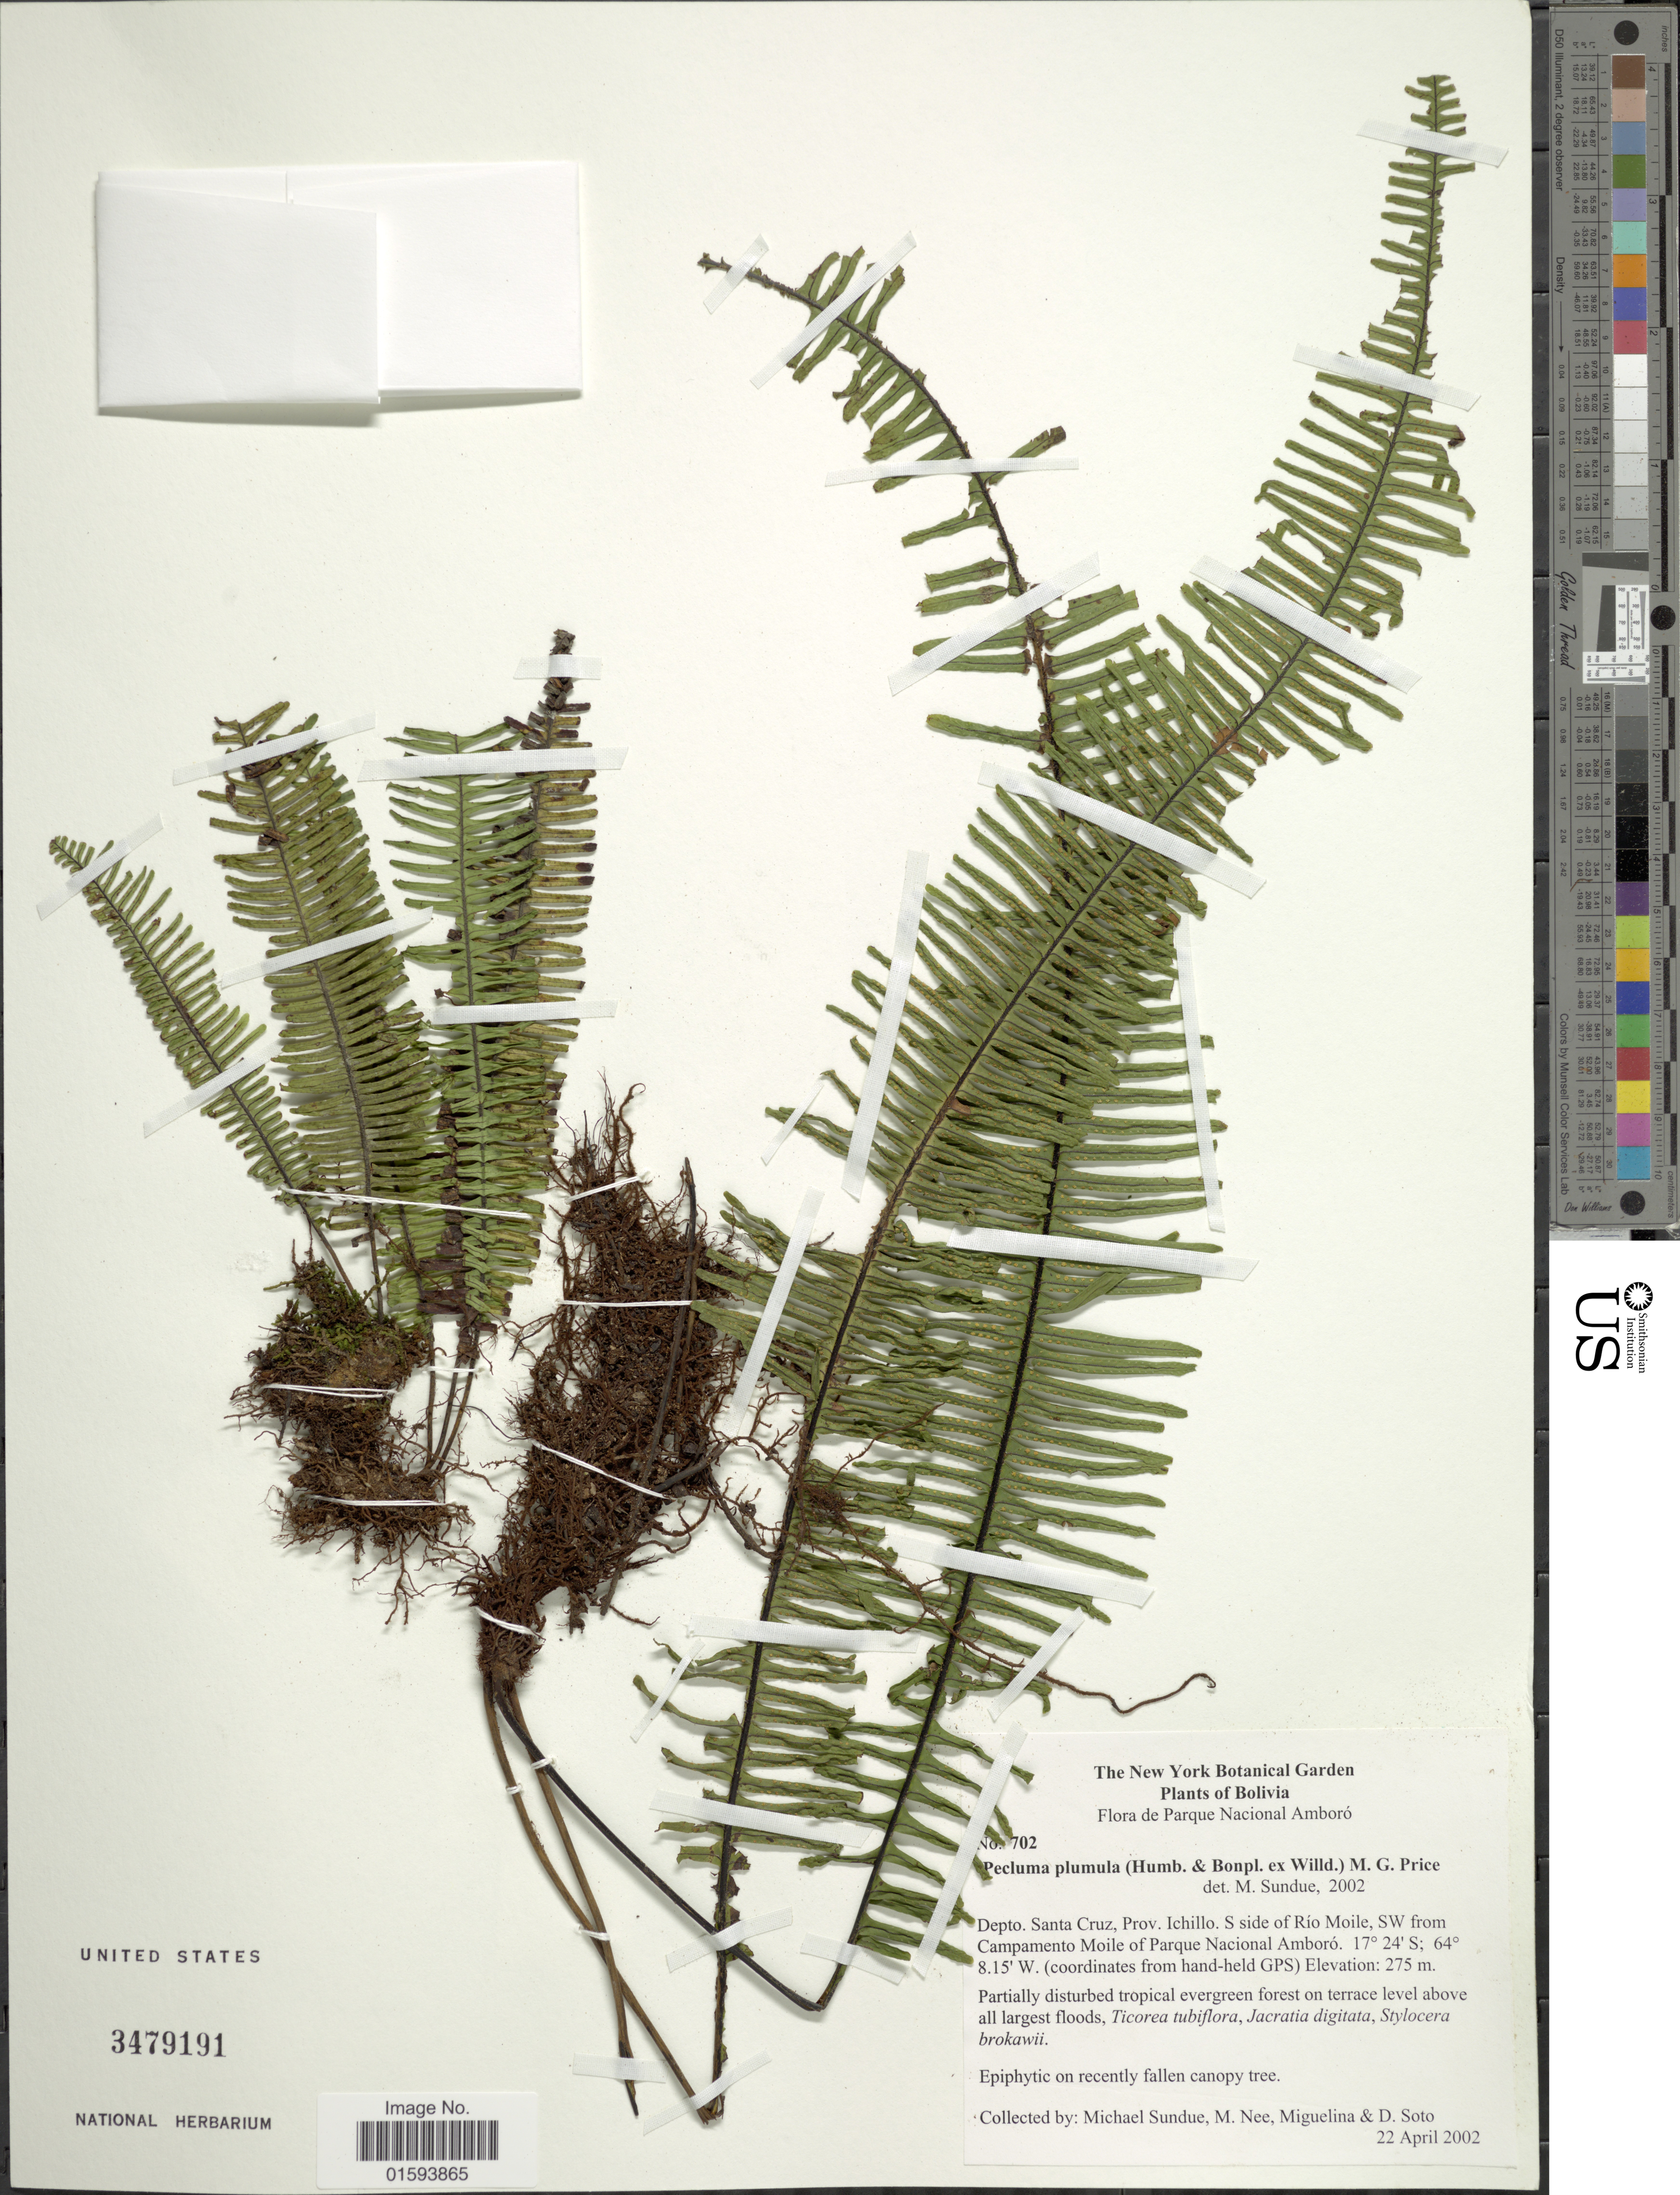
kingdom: Plantae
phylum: Tracheophyta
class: Polypodiopsida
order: Polypodiales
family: Polypodiaceae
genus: Pecluma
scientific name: Pecluma plumula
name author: (Humb. & Bonpl. ex Willd.) M.G. Price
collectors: M. Sundue, M. Nee, M. Soto Arenas & D. Soto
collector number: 702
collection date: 2002-04-22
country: Bolivia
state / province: Santa Cruz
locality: Parque Nacional Amboro, Depto. Santa Cruz, Prov. Ichillo, S side of Rio Moile, SW from Campamento Moile of Parque Nacional Amboro.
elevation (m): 275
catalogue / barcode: US 3479191